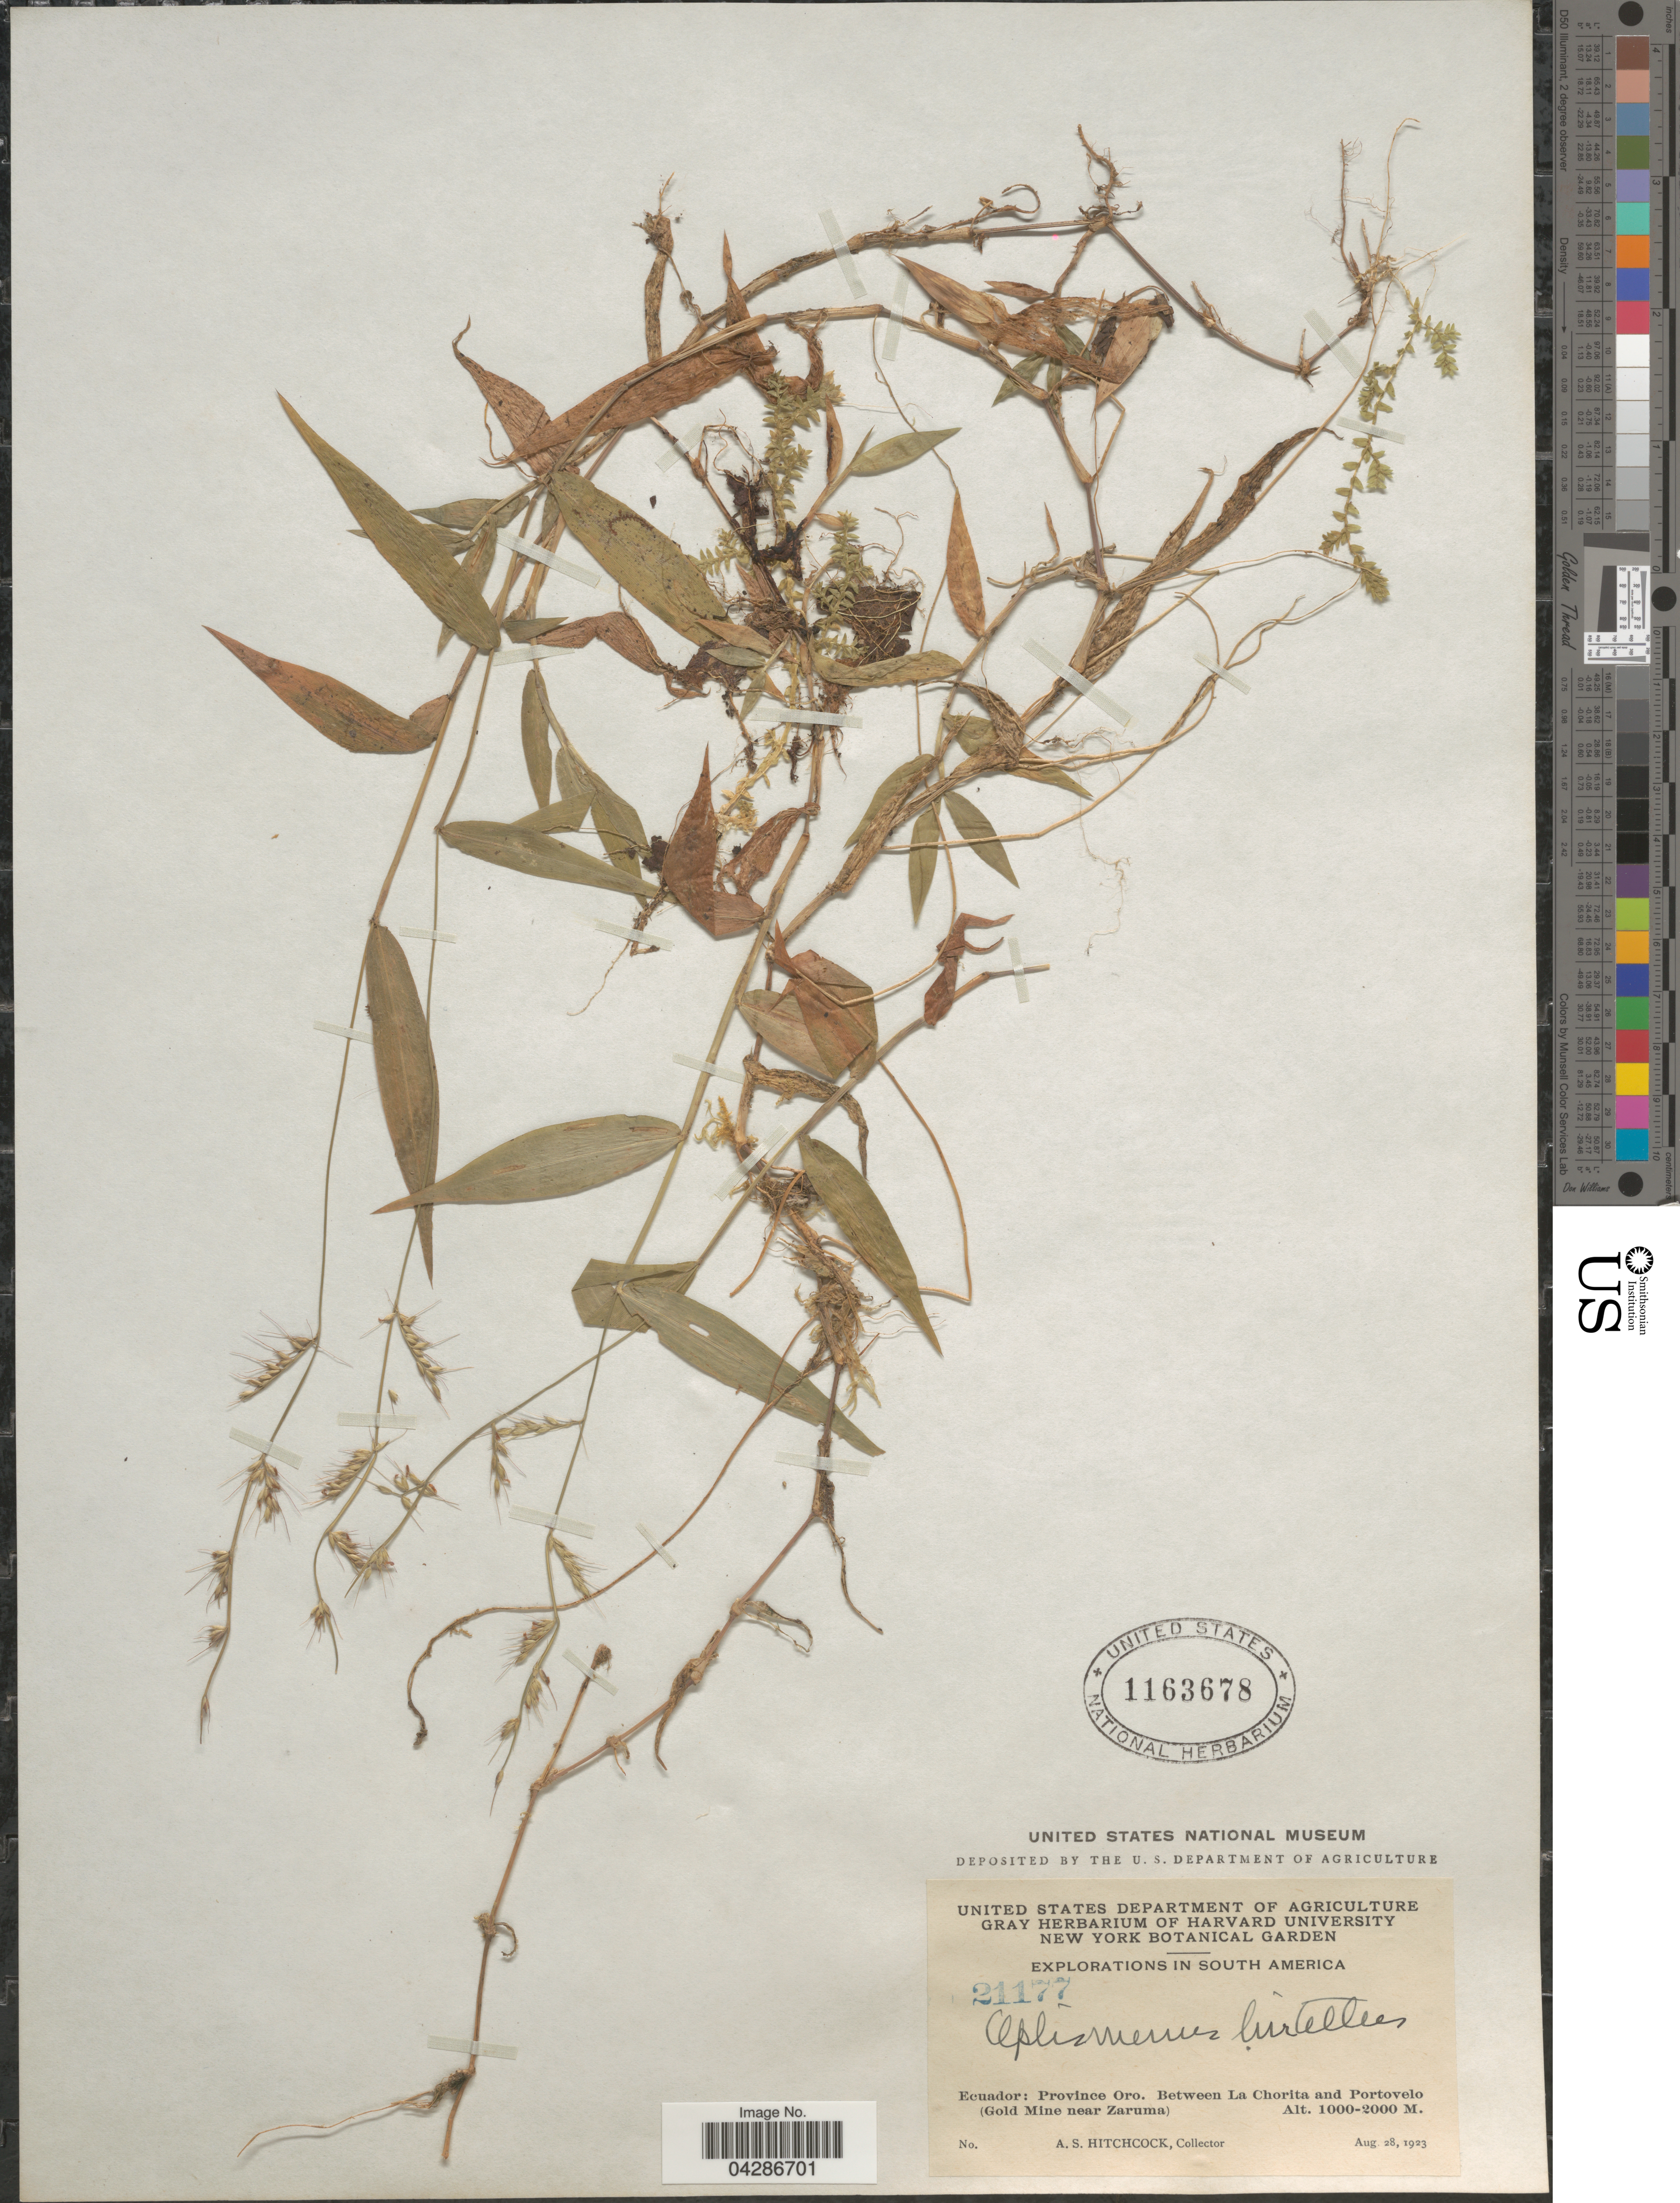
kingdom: Plantae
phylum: Tracheophyta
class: Liliopsida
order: Poales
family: Poaceae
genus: Oplismenus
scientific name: Oplismenus hirtellus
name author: (L.) P. Beauv.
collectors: A. S. Hitchcock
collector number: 21177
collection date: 1923-08-28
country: Ecuador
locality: Explorations in South America. Province Oro. Between La Chorita and Portovelo (Gold Mine near Zaruma).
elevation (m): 1000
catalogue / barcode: US 1163678